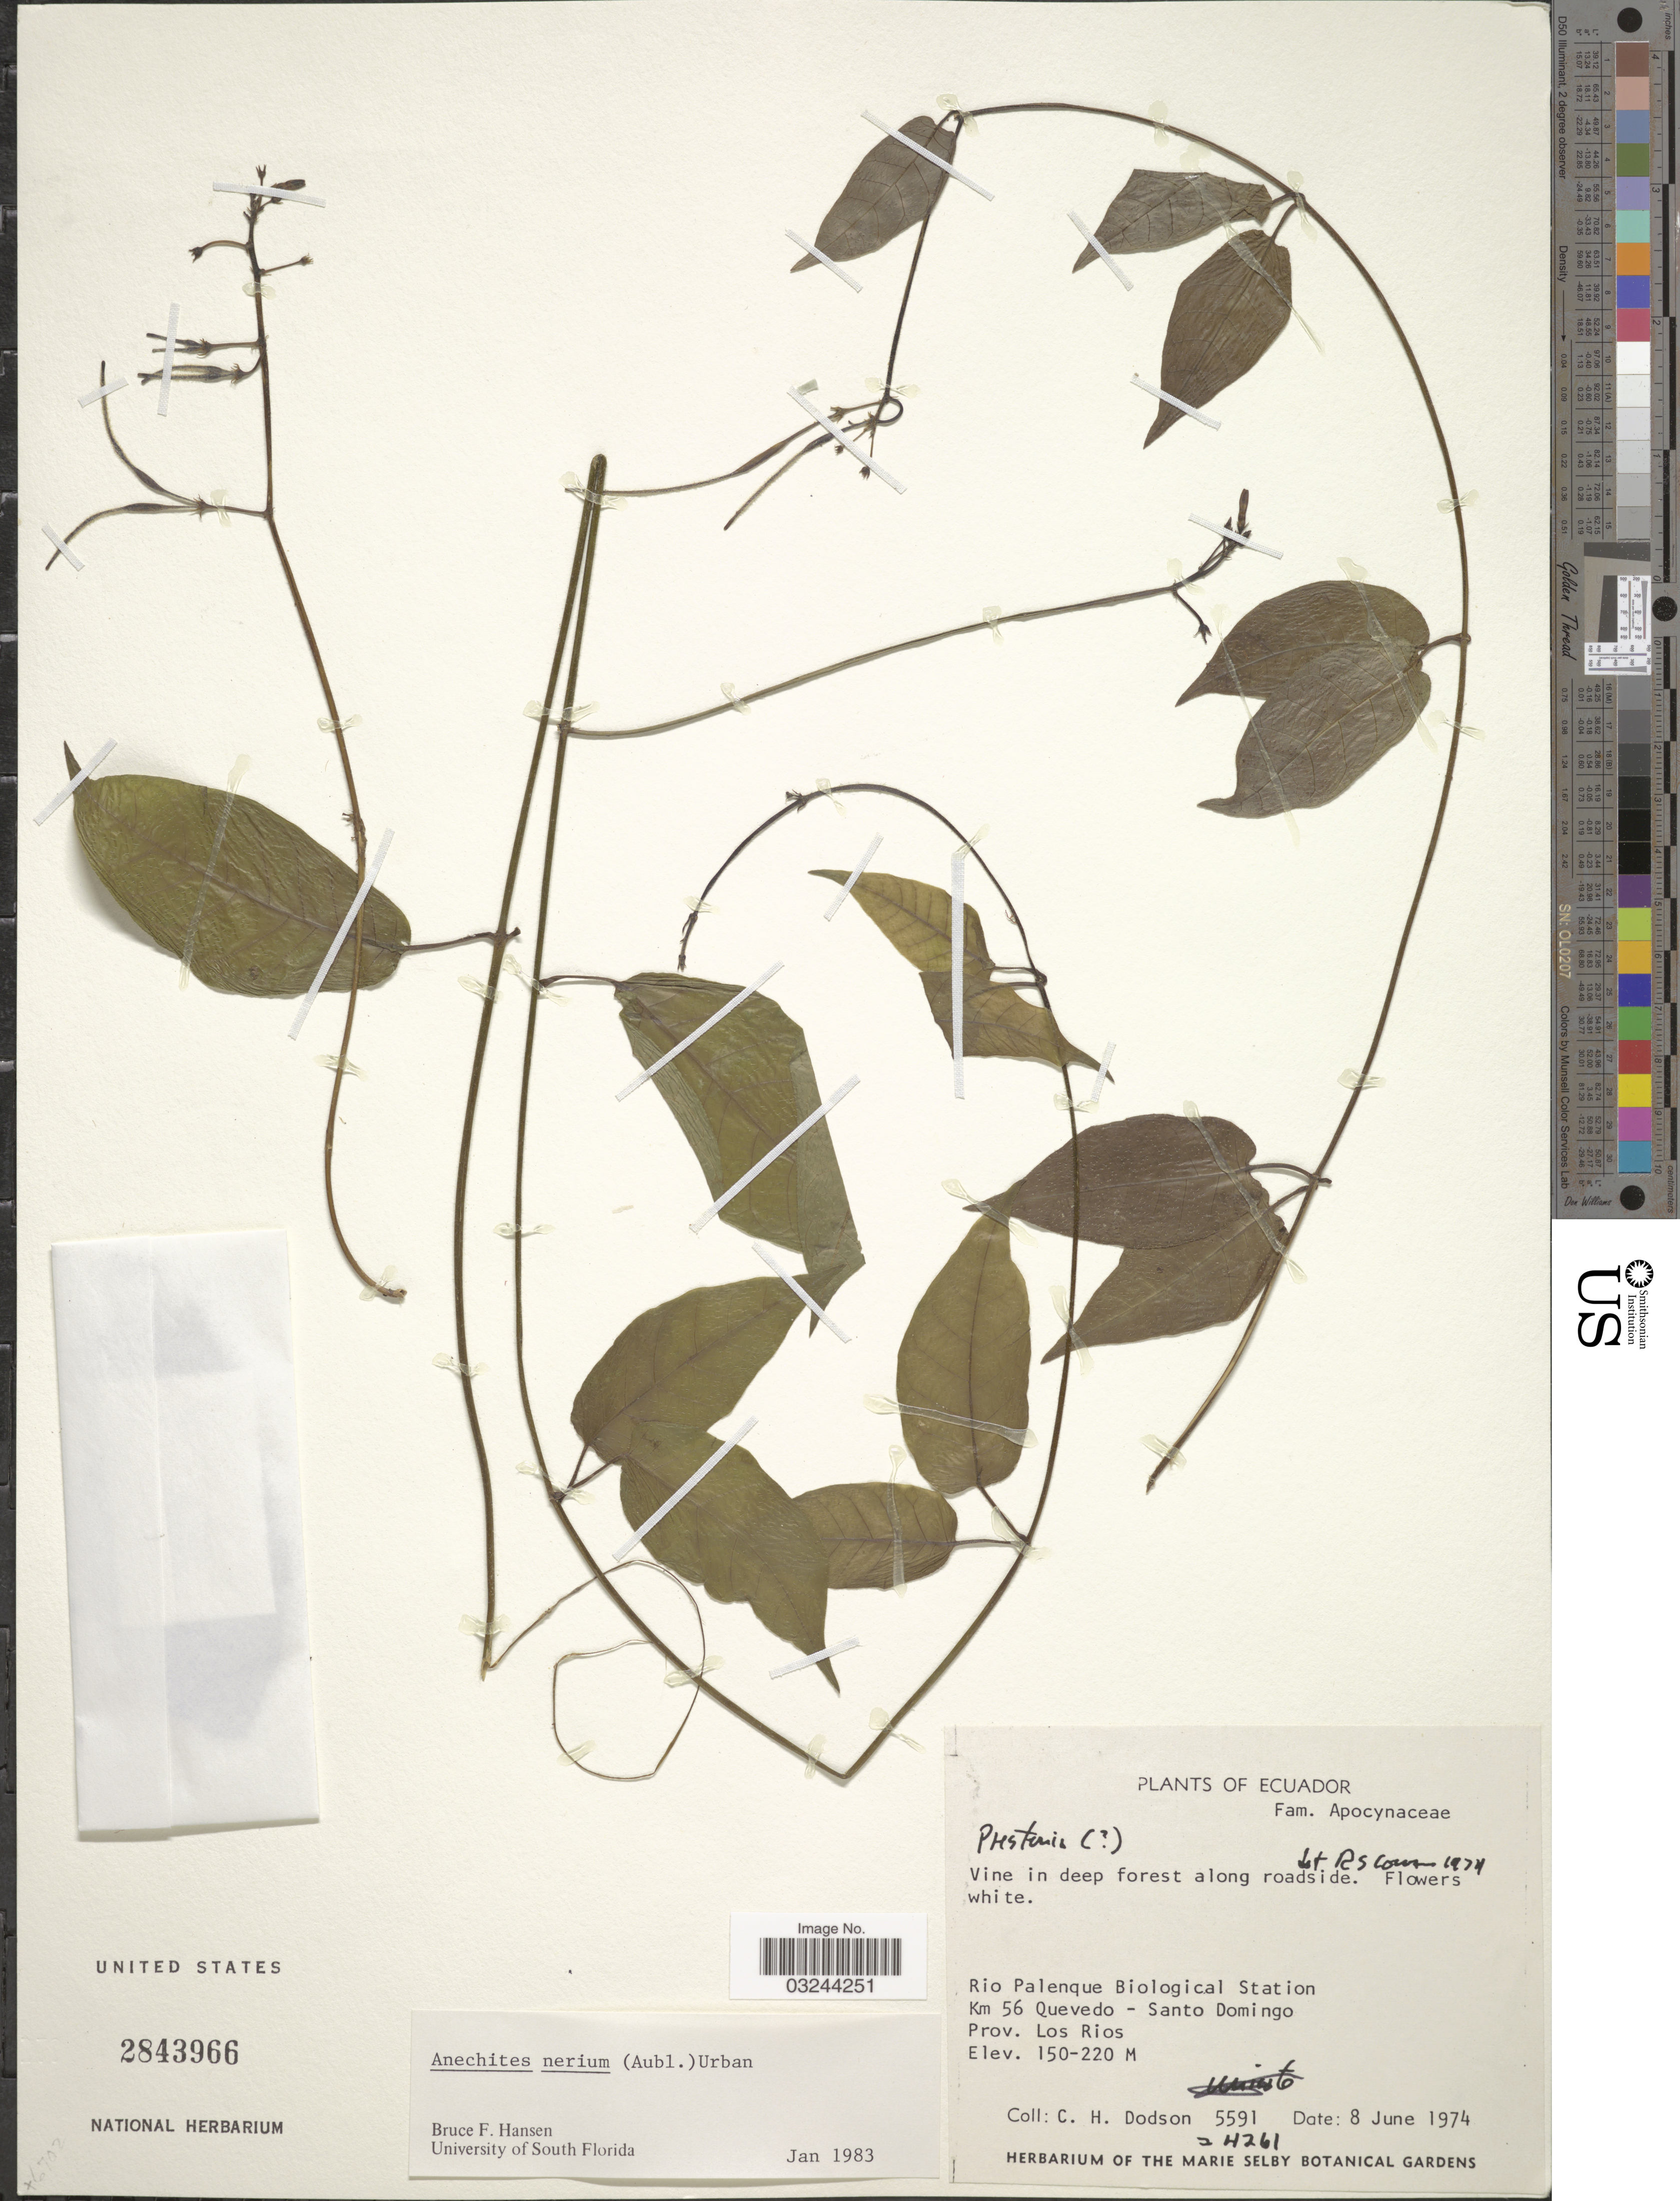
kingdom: Plantae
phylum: Tracheophyta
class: Magnoliopsida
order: Gentianales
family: Apocynaceae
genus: Anechites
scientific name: Anechites nerium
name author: (Aubl.) Urb.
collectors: C. H. Dodson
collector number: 5591/24261?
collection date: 1974-06-08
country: Ecuador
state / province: Los Ríos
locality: Rio Palenque Biological Station, Km 56 Quevedo - Santo Domingo. Prov. Los Rios.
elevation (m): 150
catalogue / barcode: US 2843966